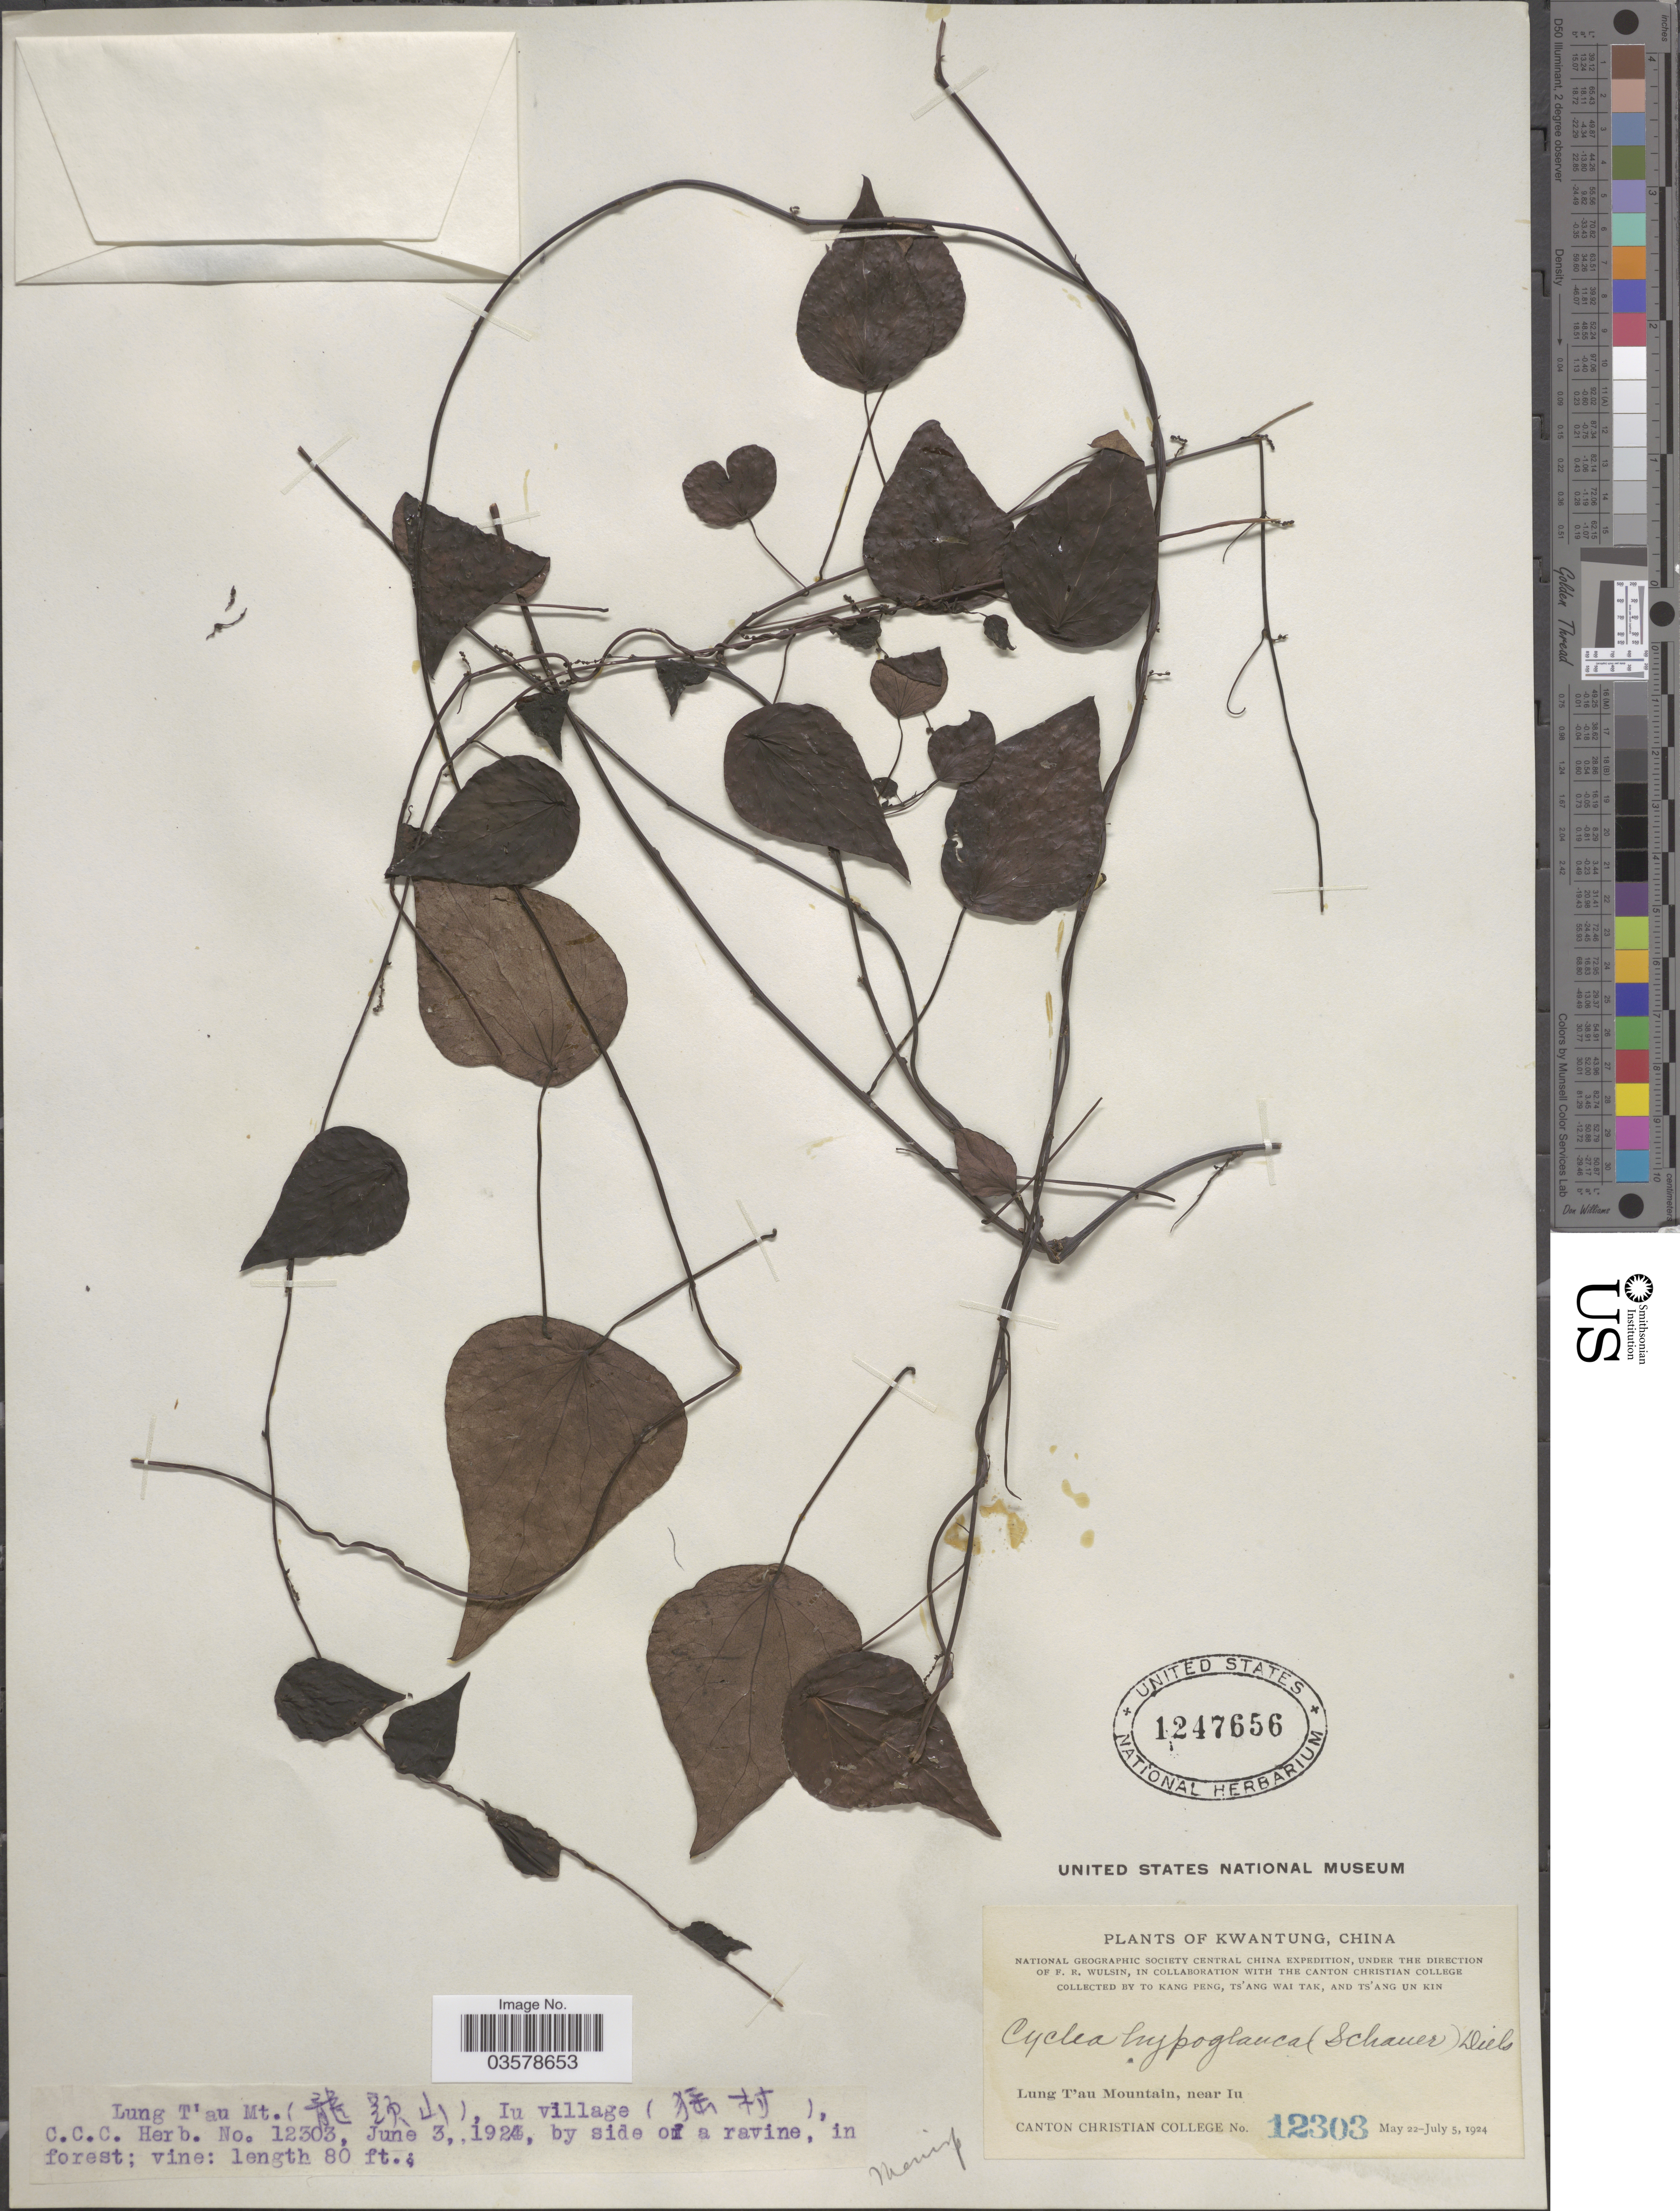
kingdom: Plantae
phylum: Tracheophyta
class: Magnoliopsida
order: Ranunculales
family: Menispermaceae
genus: Cyclea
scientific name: Cyclea hypoglauca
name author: (Schauer) Diels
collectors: T. K. Peng, W. T. Tsang & Ts' Ang Un Kin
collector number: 12303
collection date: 1924-06-03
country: China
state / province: Guangdong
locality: Lung T'au Mt. (X), Iu village (X). Near Iu.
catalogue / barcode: US 1247656